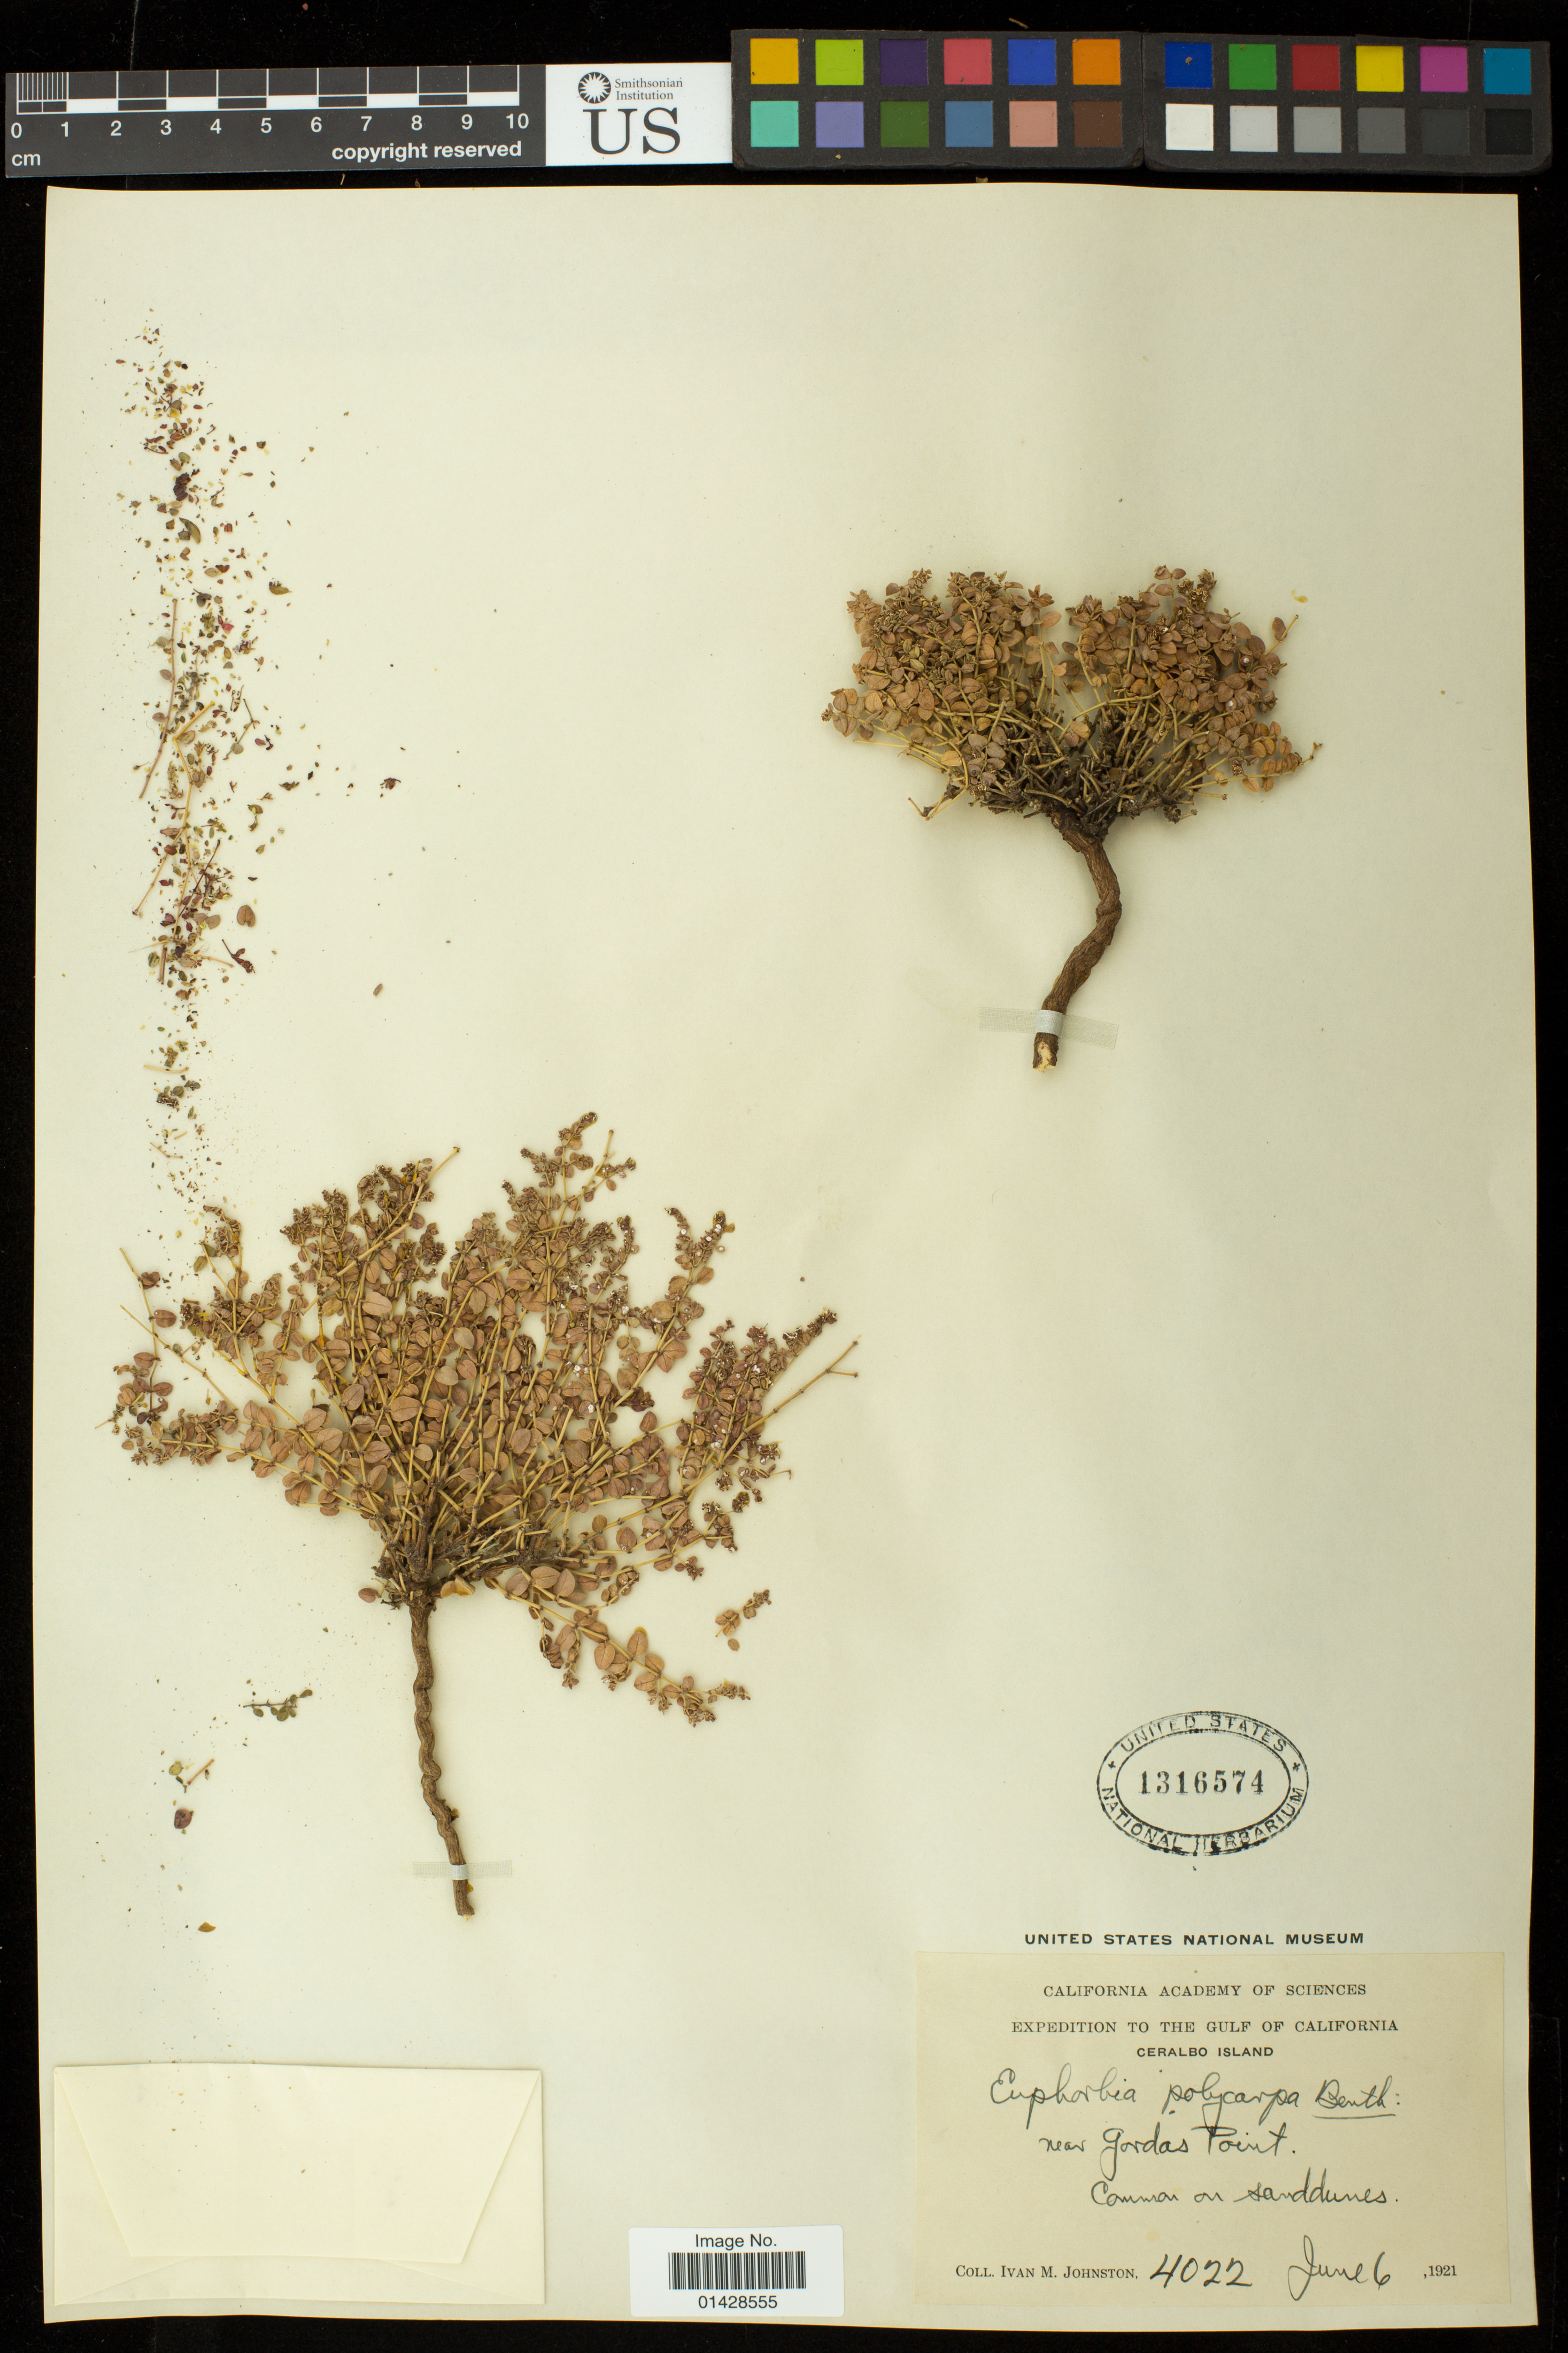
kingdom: Plantae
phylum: Tracheophyta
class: Magnoliopsida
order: Malpighiales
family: Euphorbiaceae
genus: Euphorbia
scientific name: Euphorbia polycarpa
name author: Benth.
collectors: I.M. Johnston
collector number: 4022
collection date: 1921-06-06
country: Mexico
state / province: Baja California Sur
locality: Ceralbo Island near Gordas Point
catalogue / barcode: US 1316574